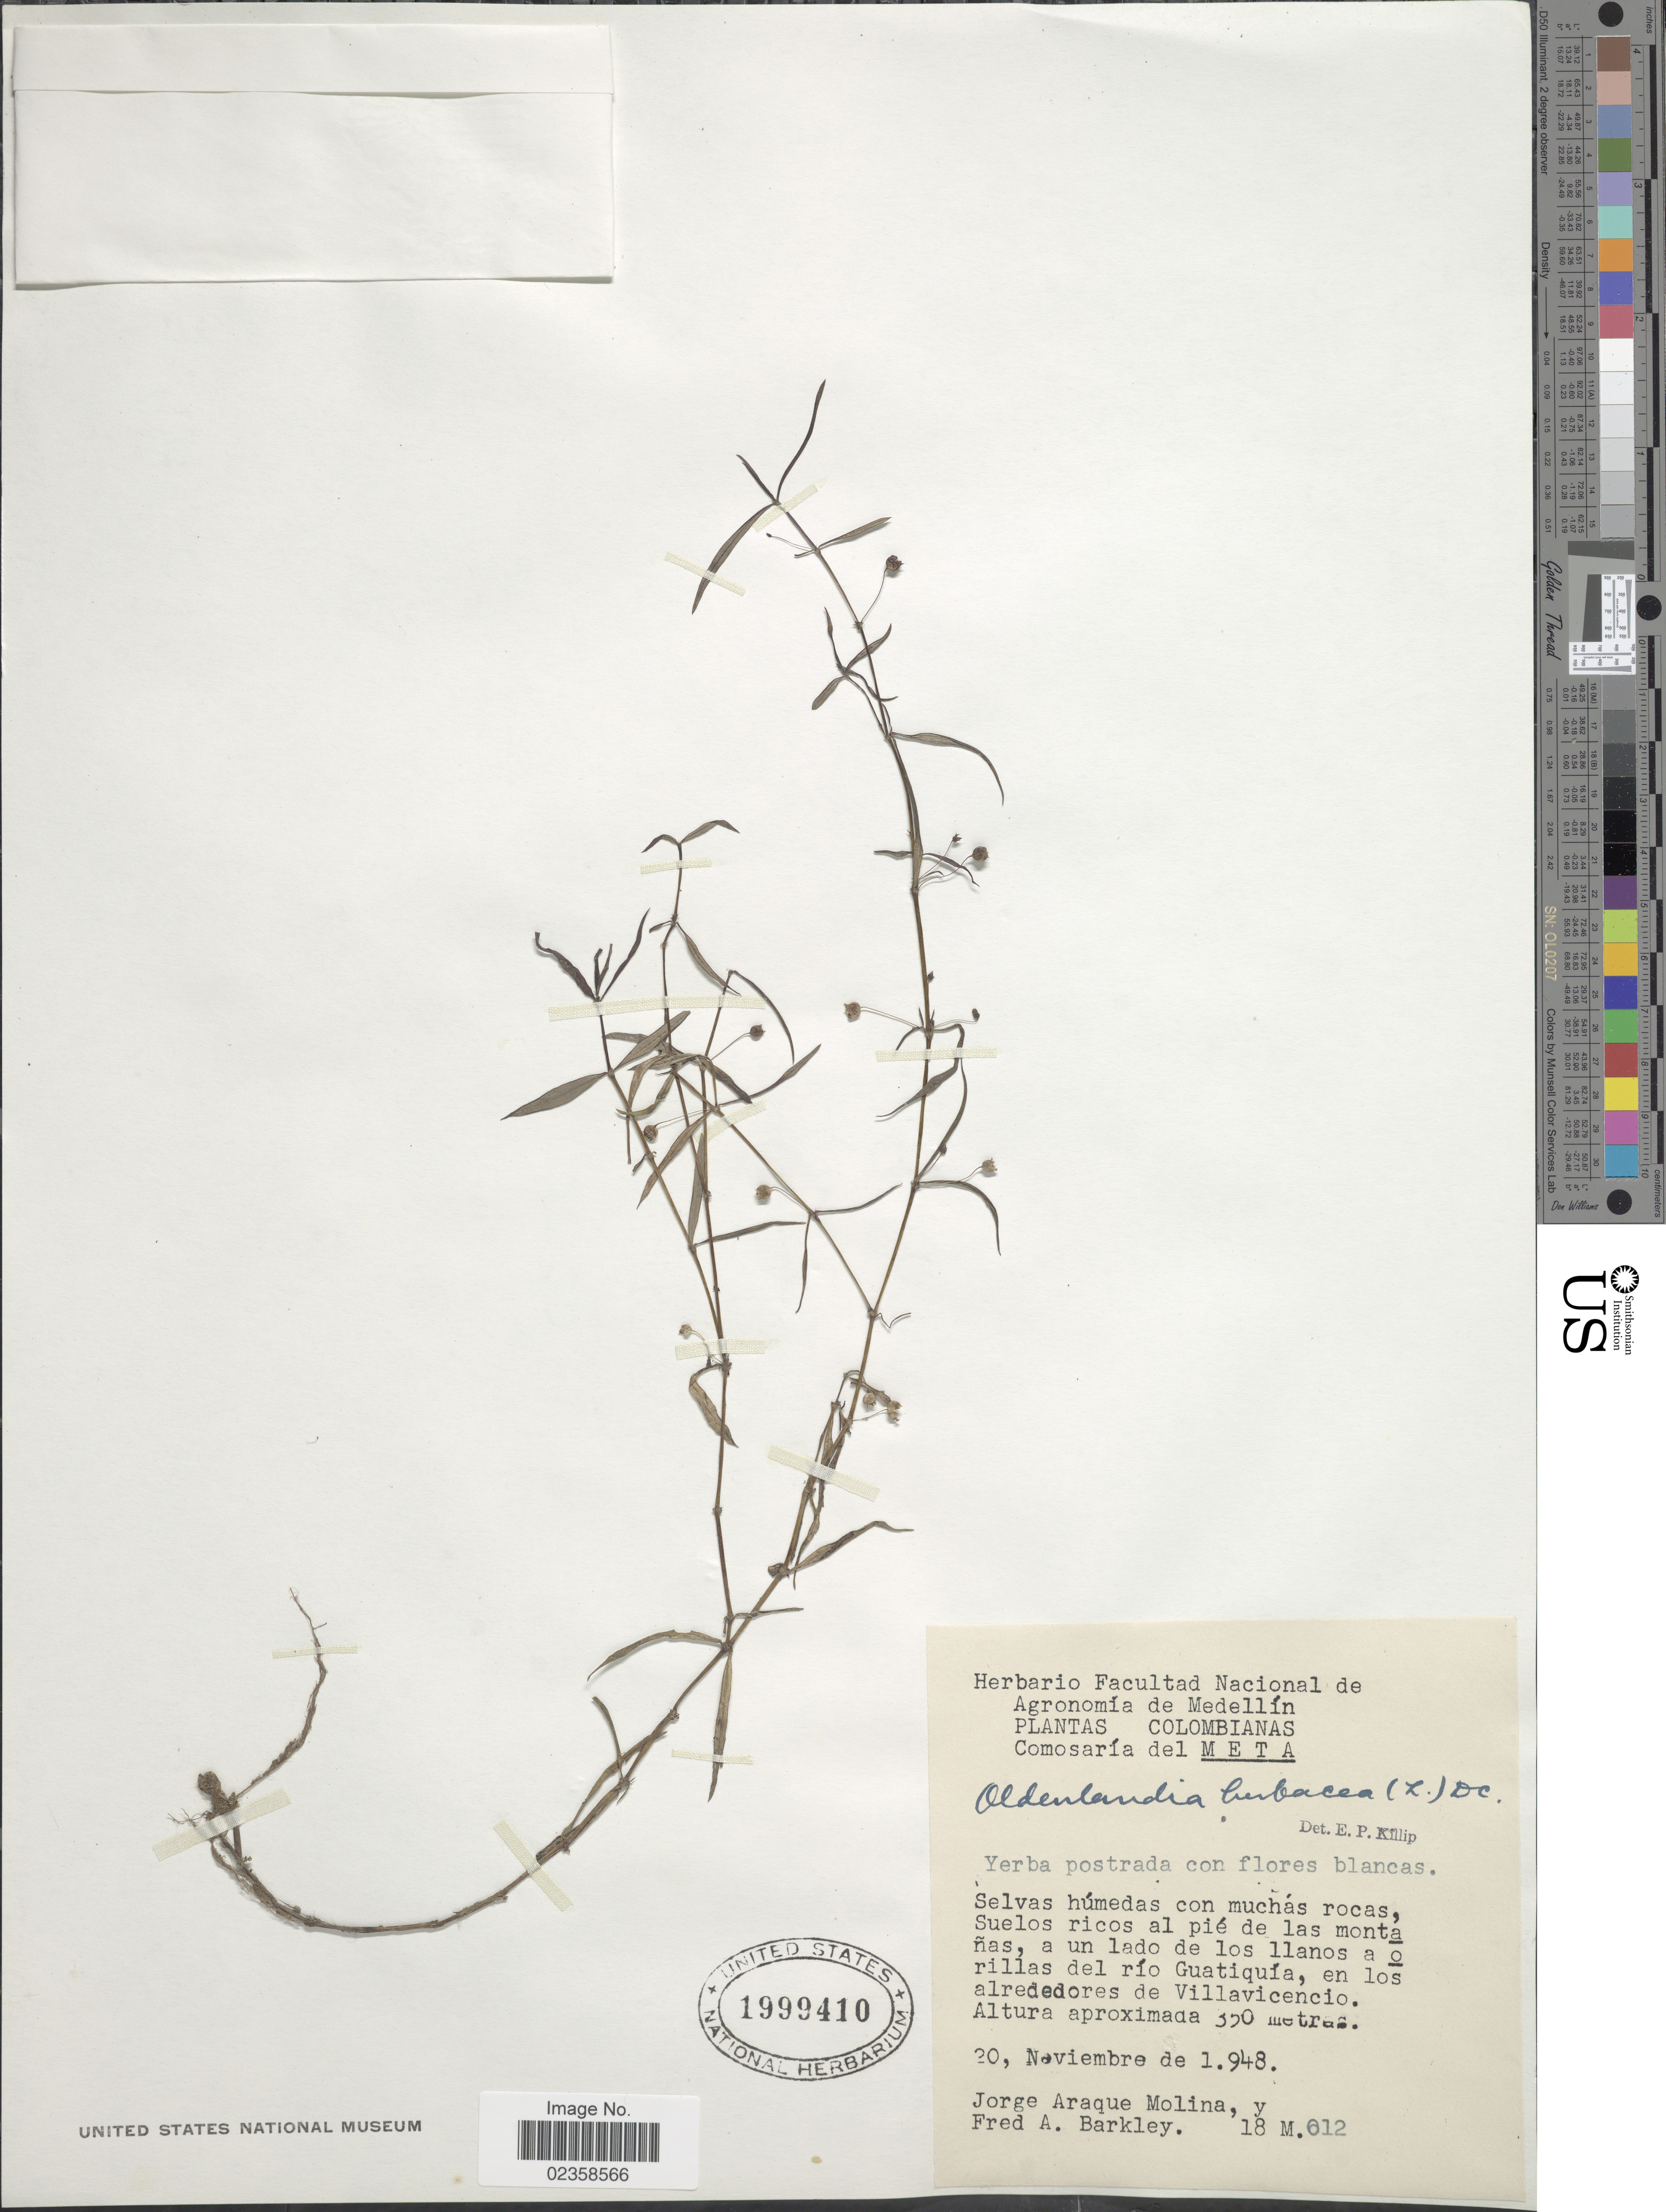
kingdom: Plantae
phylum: Tracheophyta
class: Magnoliopsida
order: Gentianales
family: Rubiaceae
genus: Oldenlandia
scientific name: Oldenlandia herbacea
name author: (L.) Roxb.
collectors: J. Araque Molina & F. A. Barkley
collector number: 18M612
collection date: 1948-11-20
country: Colombia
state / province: Meta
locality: Colombianas, Comosaria del Meta, en un lado de los llanos aorillas del rio Guatiquia, en los alrededores de Villavicencio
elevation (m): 350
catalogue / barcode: US 1999410